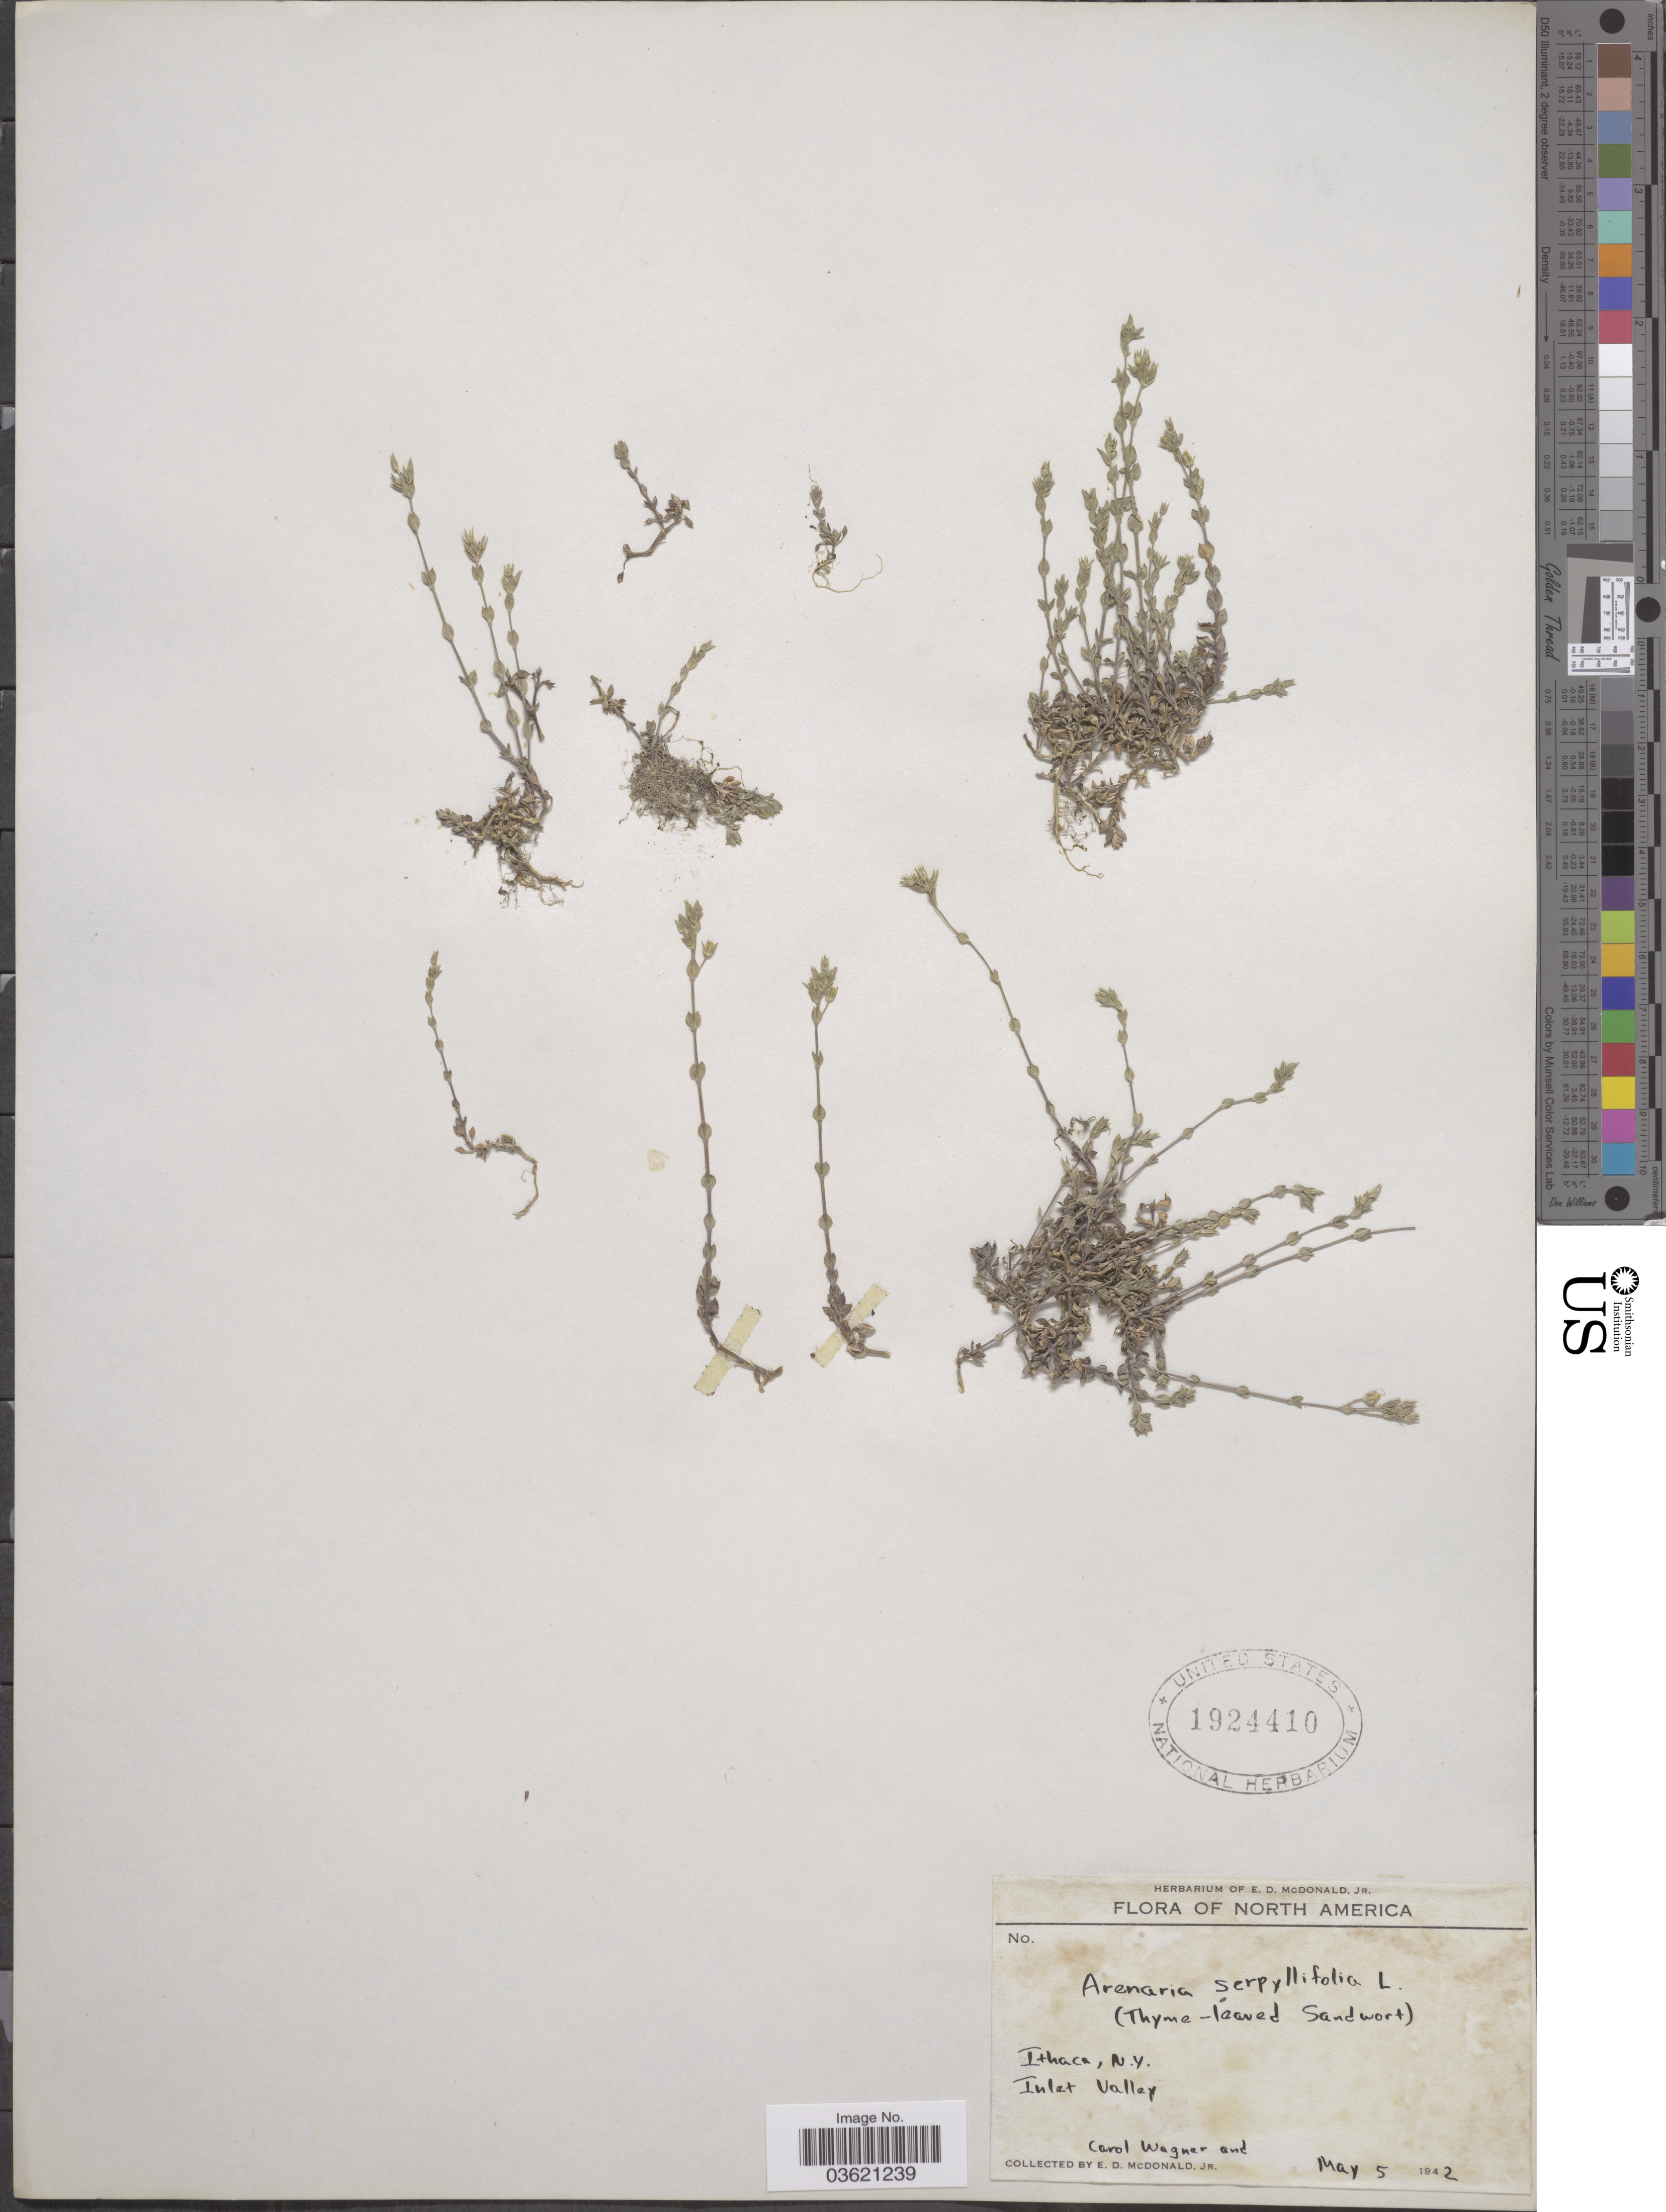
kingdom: Plantae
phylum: Tracheophyta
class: Magnoliopsida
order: Caryophyllales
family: Caryophyllaceae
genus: Arenaria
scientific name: Arenaria serpyllifolia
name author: L.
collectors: C. Wagner & E. D. McDonald Jr.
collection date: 1942-05-05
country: United States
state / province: New York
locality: Ithaca. Inlet Valley.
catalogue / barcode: US 1924410